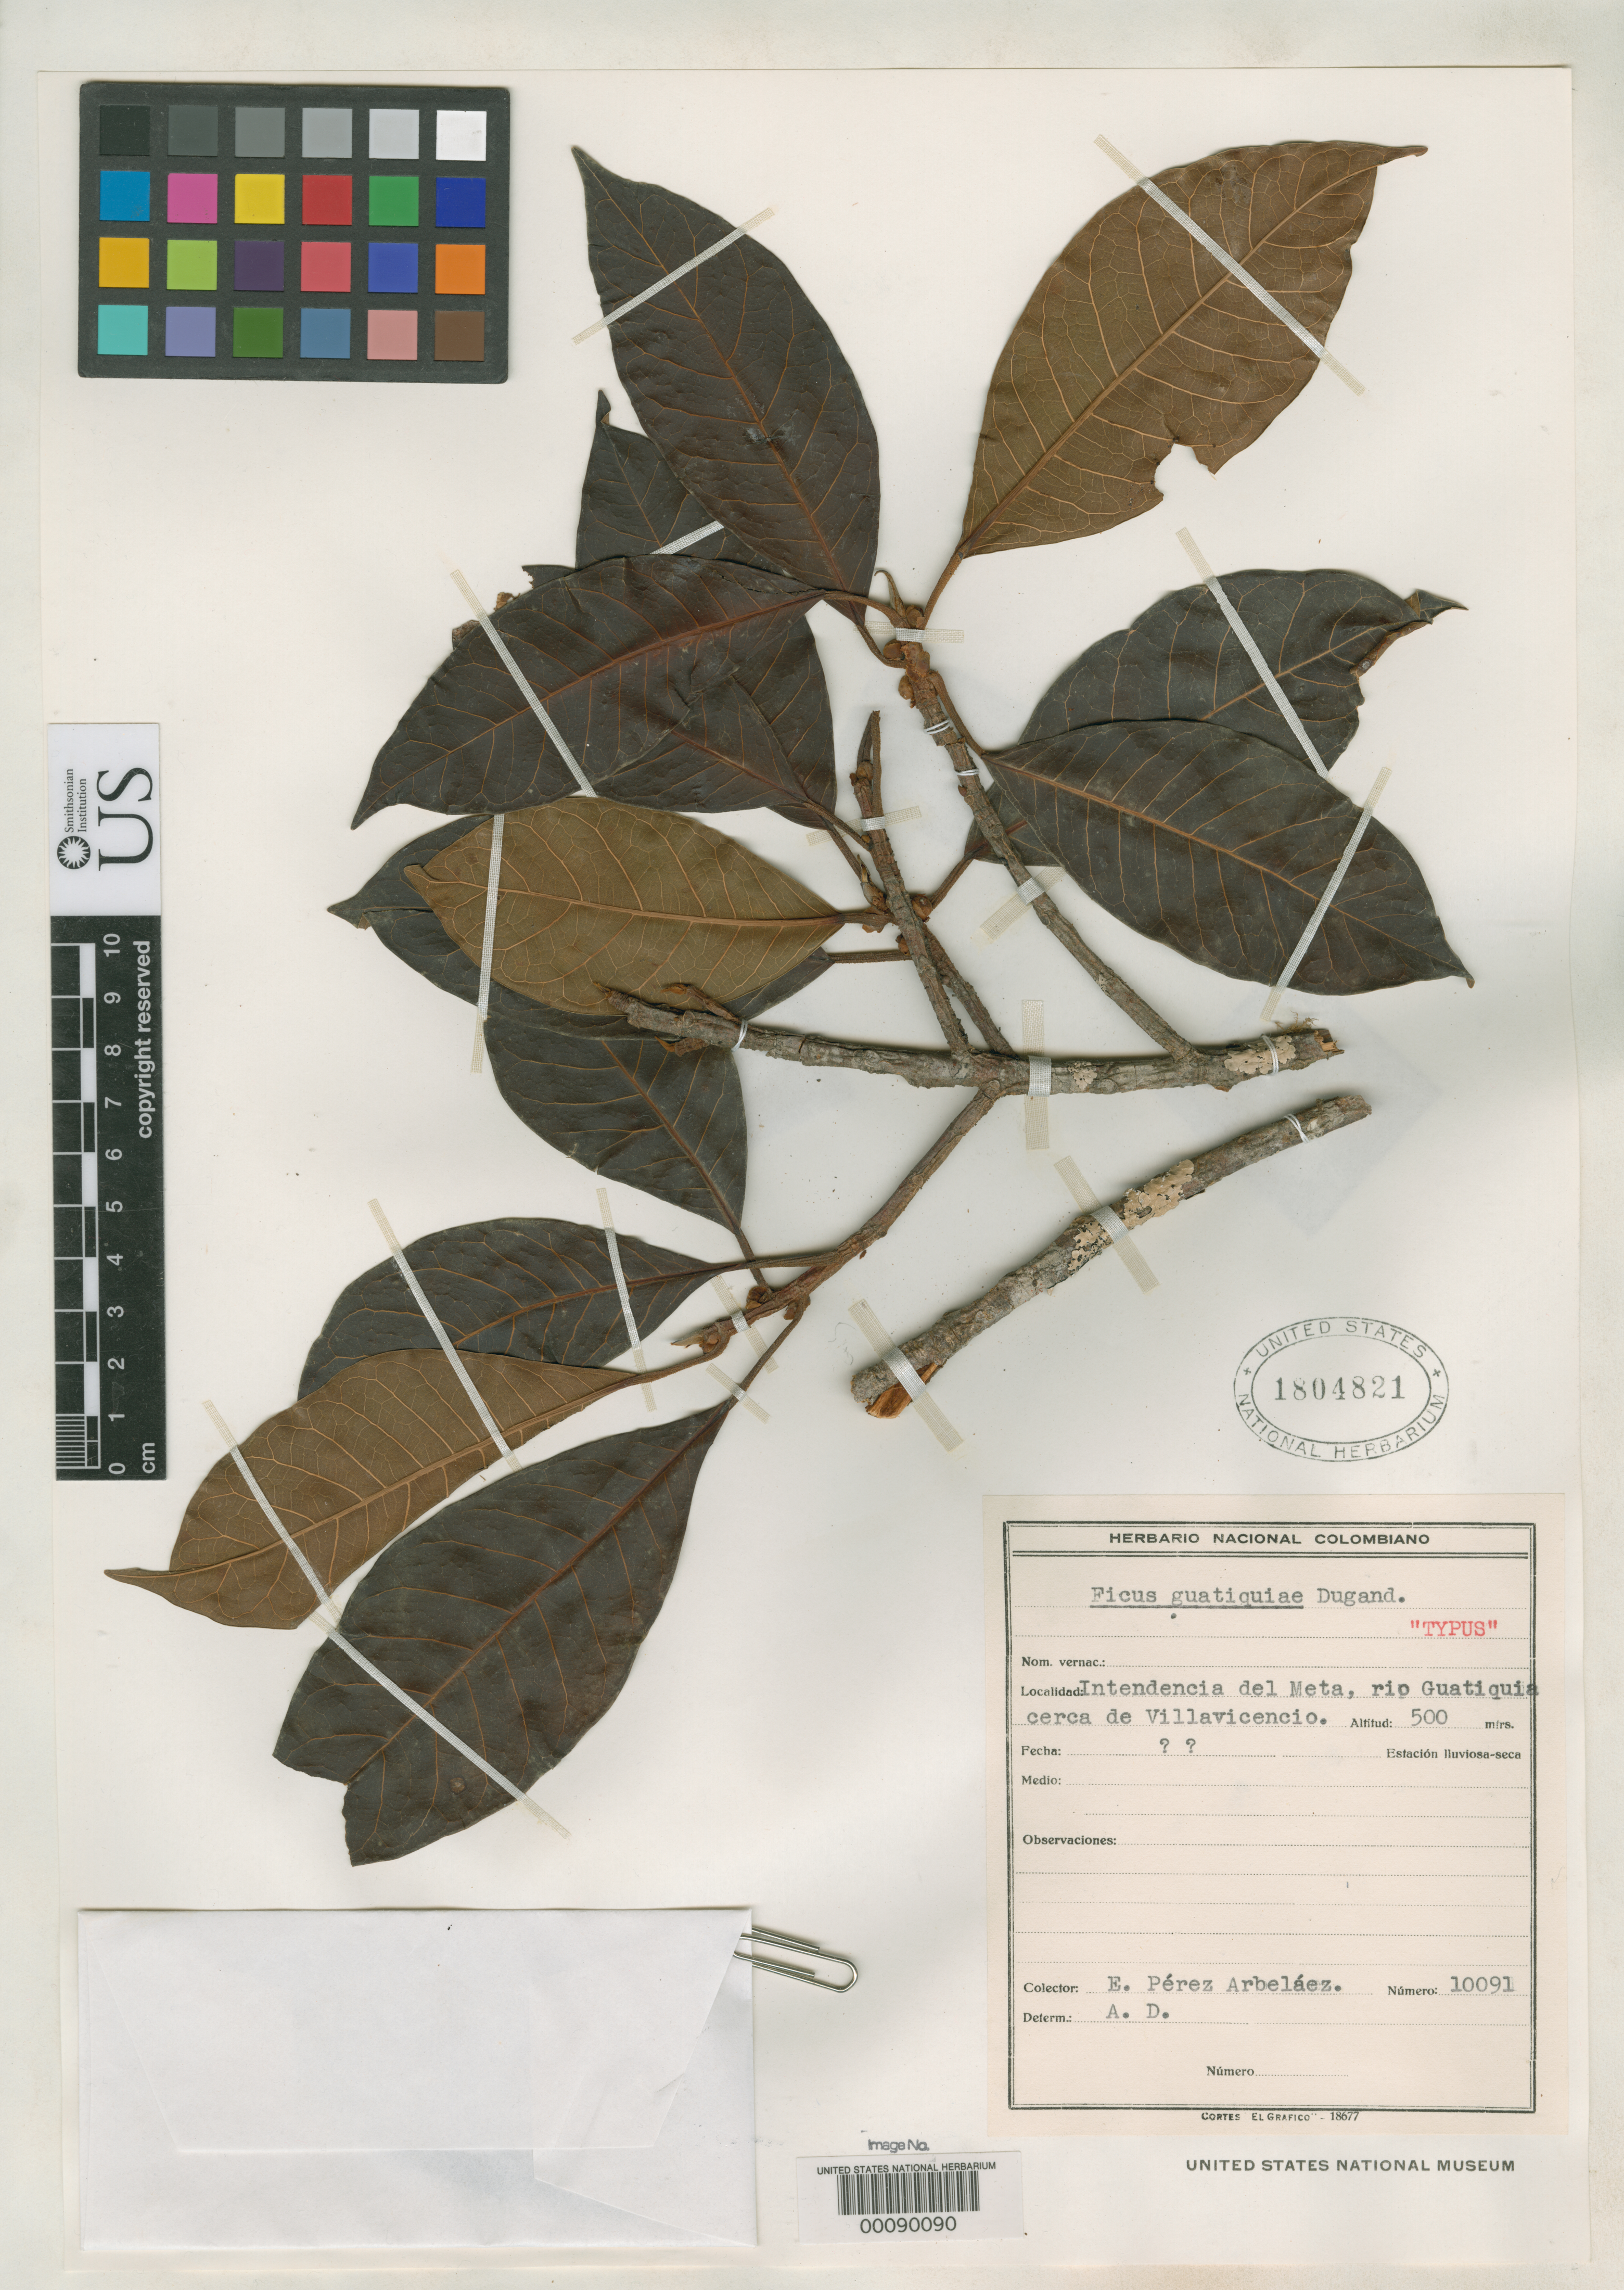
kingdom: Plantae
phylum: Tracheophyta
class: Magnoliopsida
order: Rosales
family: Moraceae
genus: Ficus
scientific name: Ficus guatiquiae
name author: Dugand G.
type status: Isotype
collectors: E. Pérez Arbeláez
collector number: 10091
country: Colombia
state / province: Meta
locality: Rio Guatiquia, near Villa Vicencia.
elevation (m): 500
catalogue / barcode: US 1804821